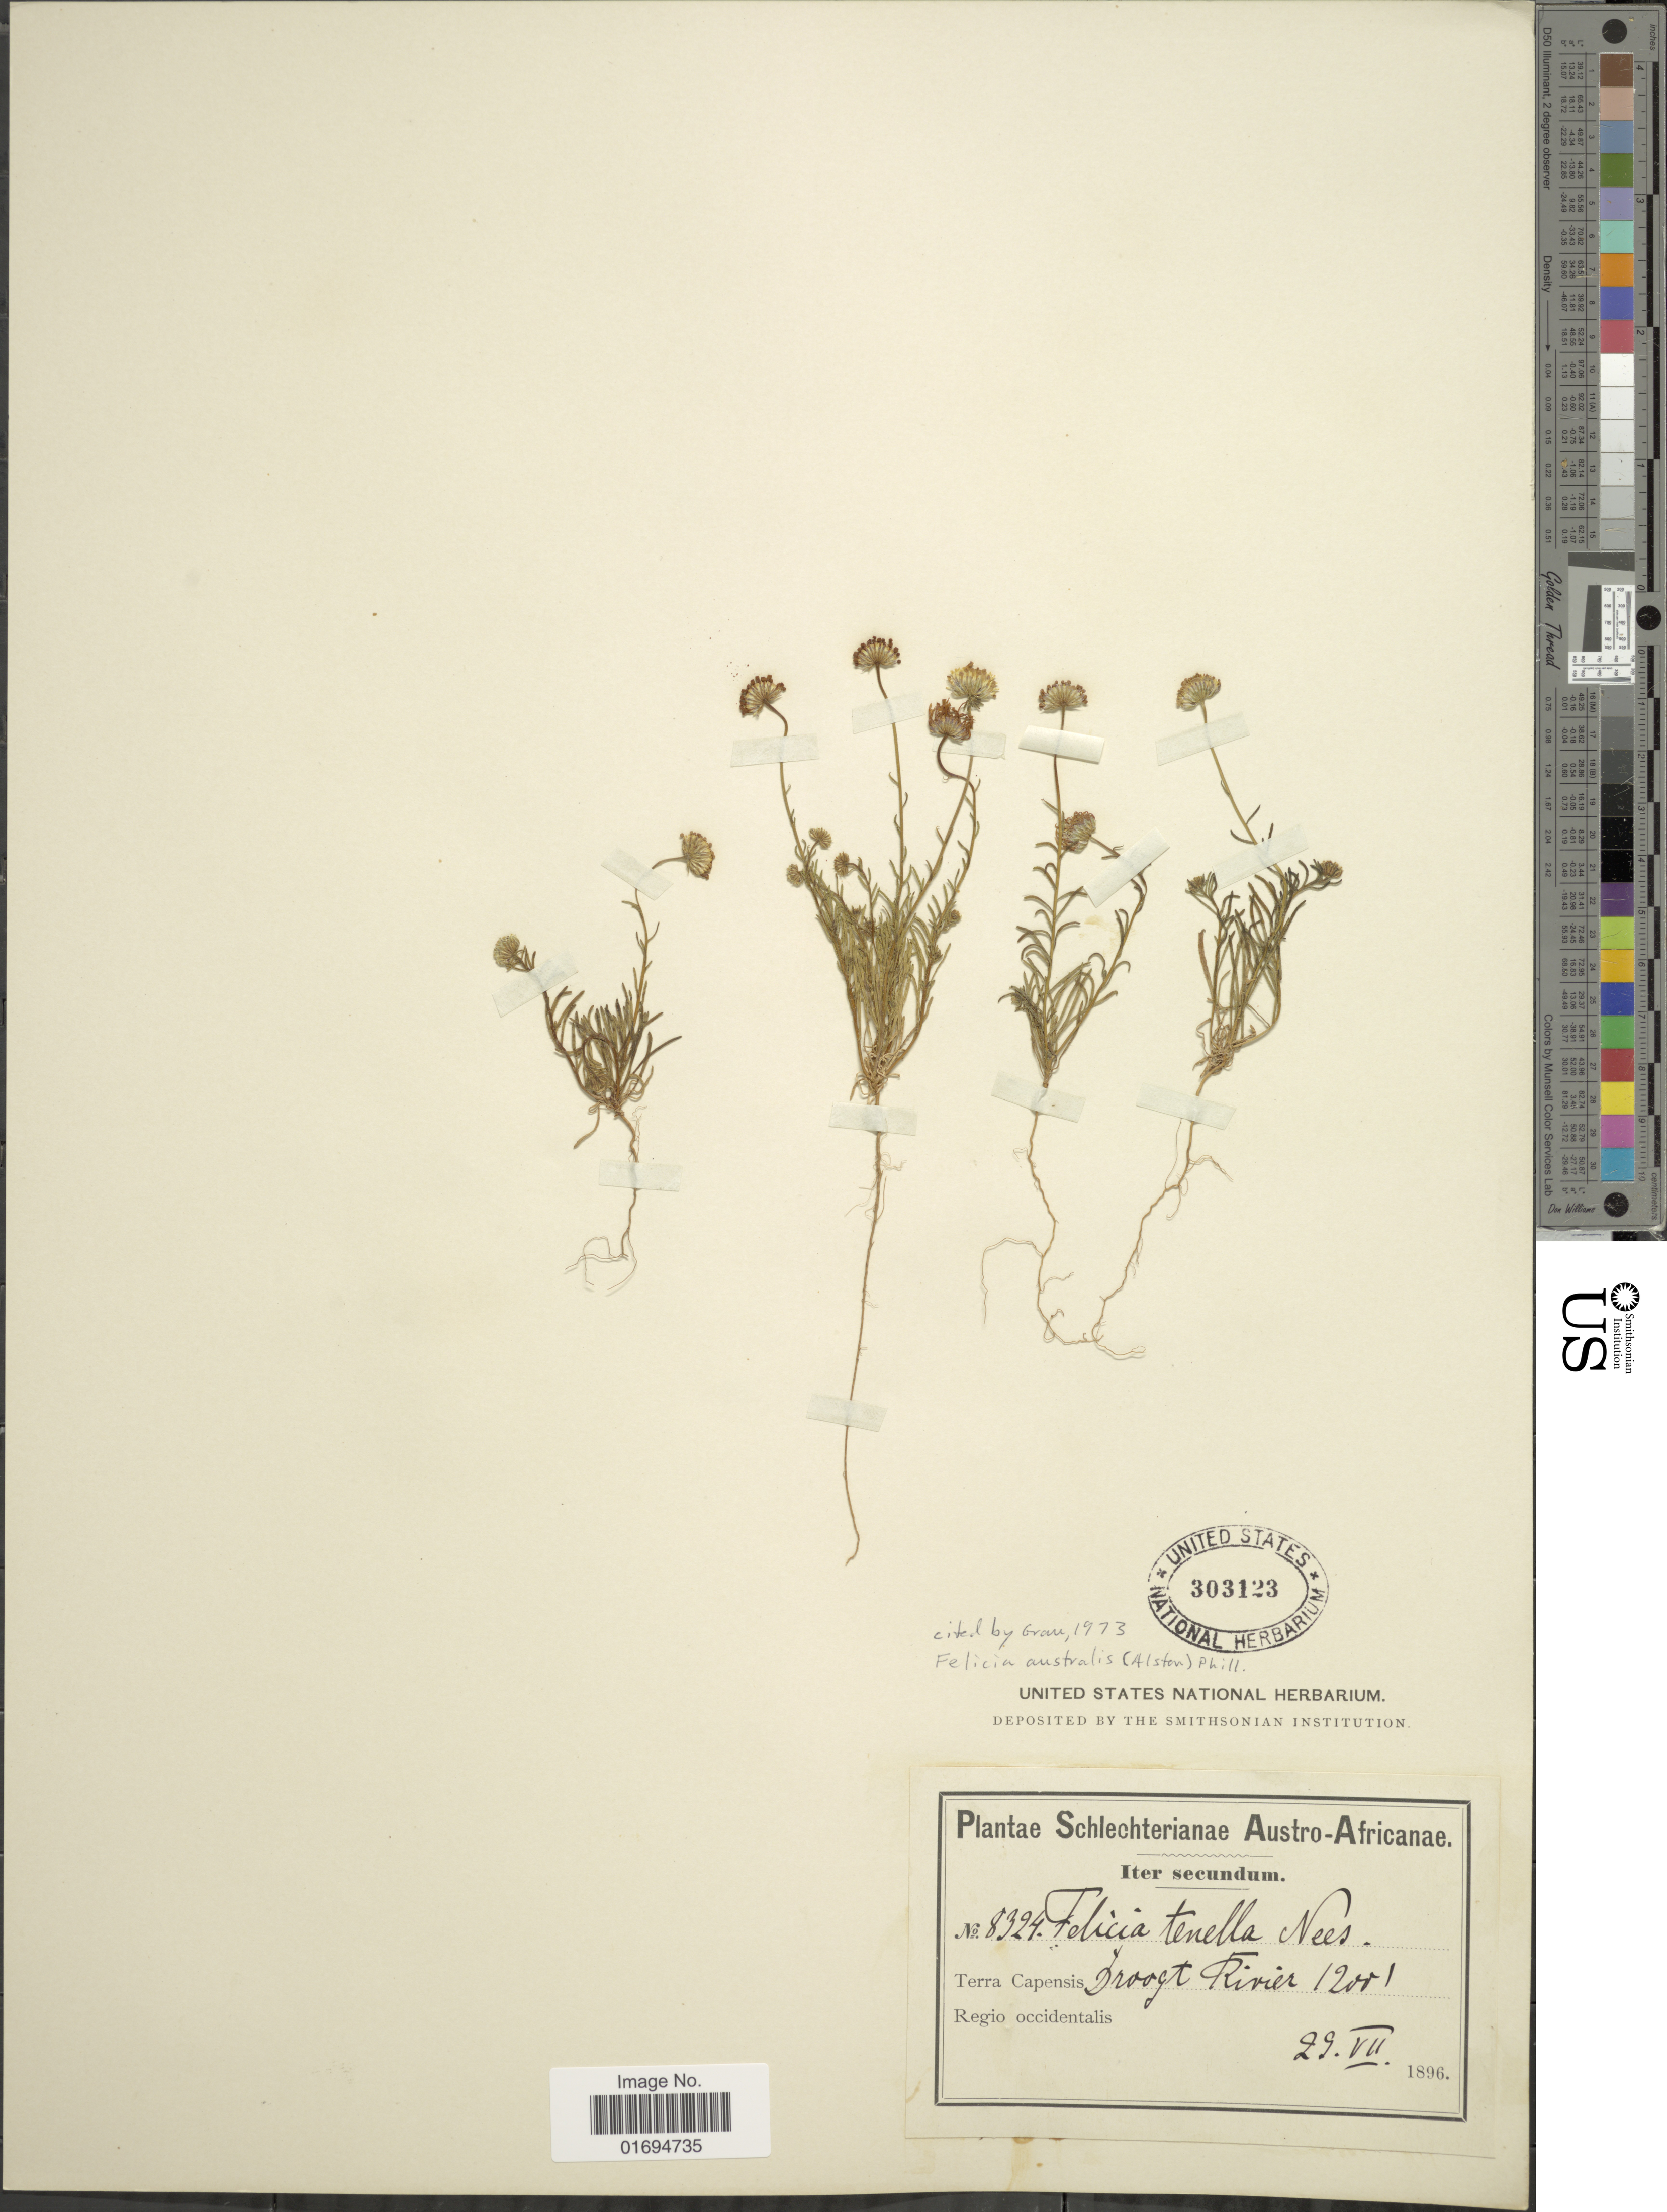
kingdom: Plantae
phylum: Tracheophyta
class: Magnoliopsida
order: Asterales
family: Asteraceae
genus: Felicia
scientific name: Felicia australis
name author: (Alston) E. Phillips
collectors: Schlechter, --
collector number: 8324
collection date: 1896-07-29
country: South Africa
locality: Austro- Africanae, Terra Capensis, Droogt Rivier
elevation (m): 366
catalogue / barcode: US 303123